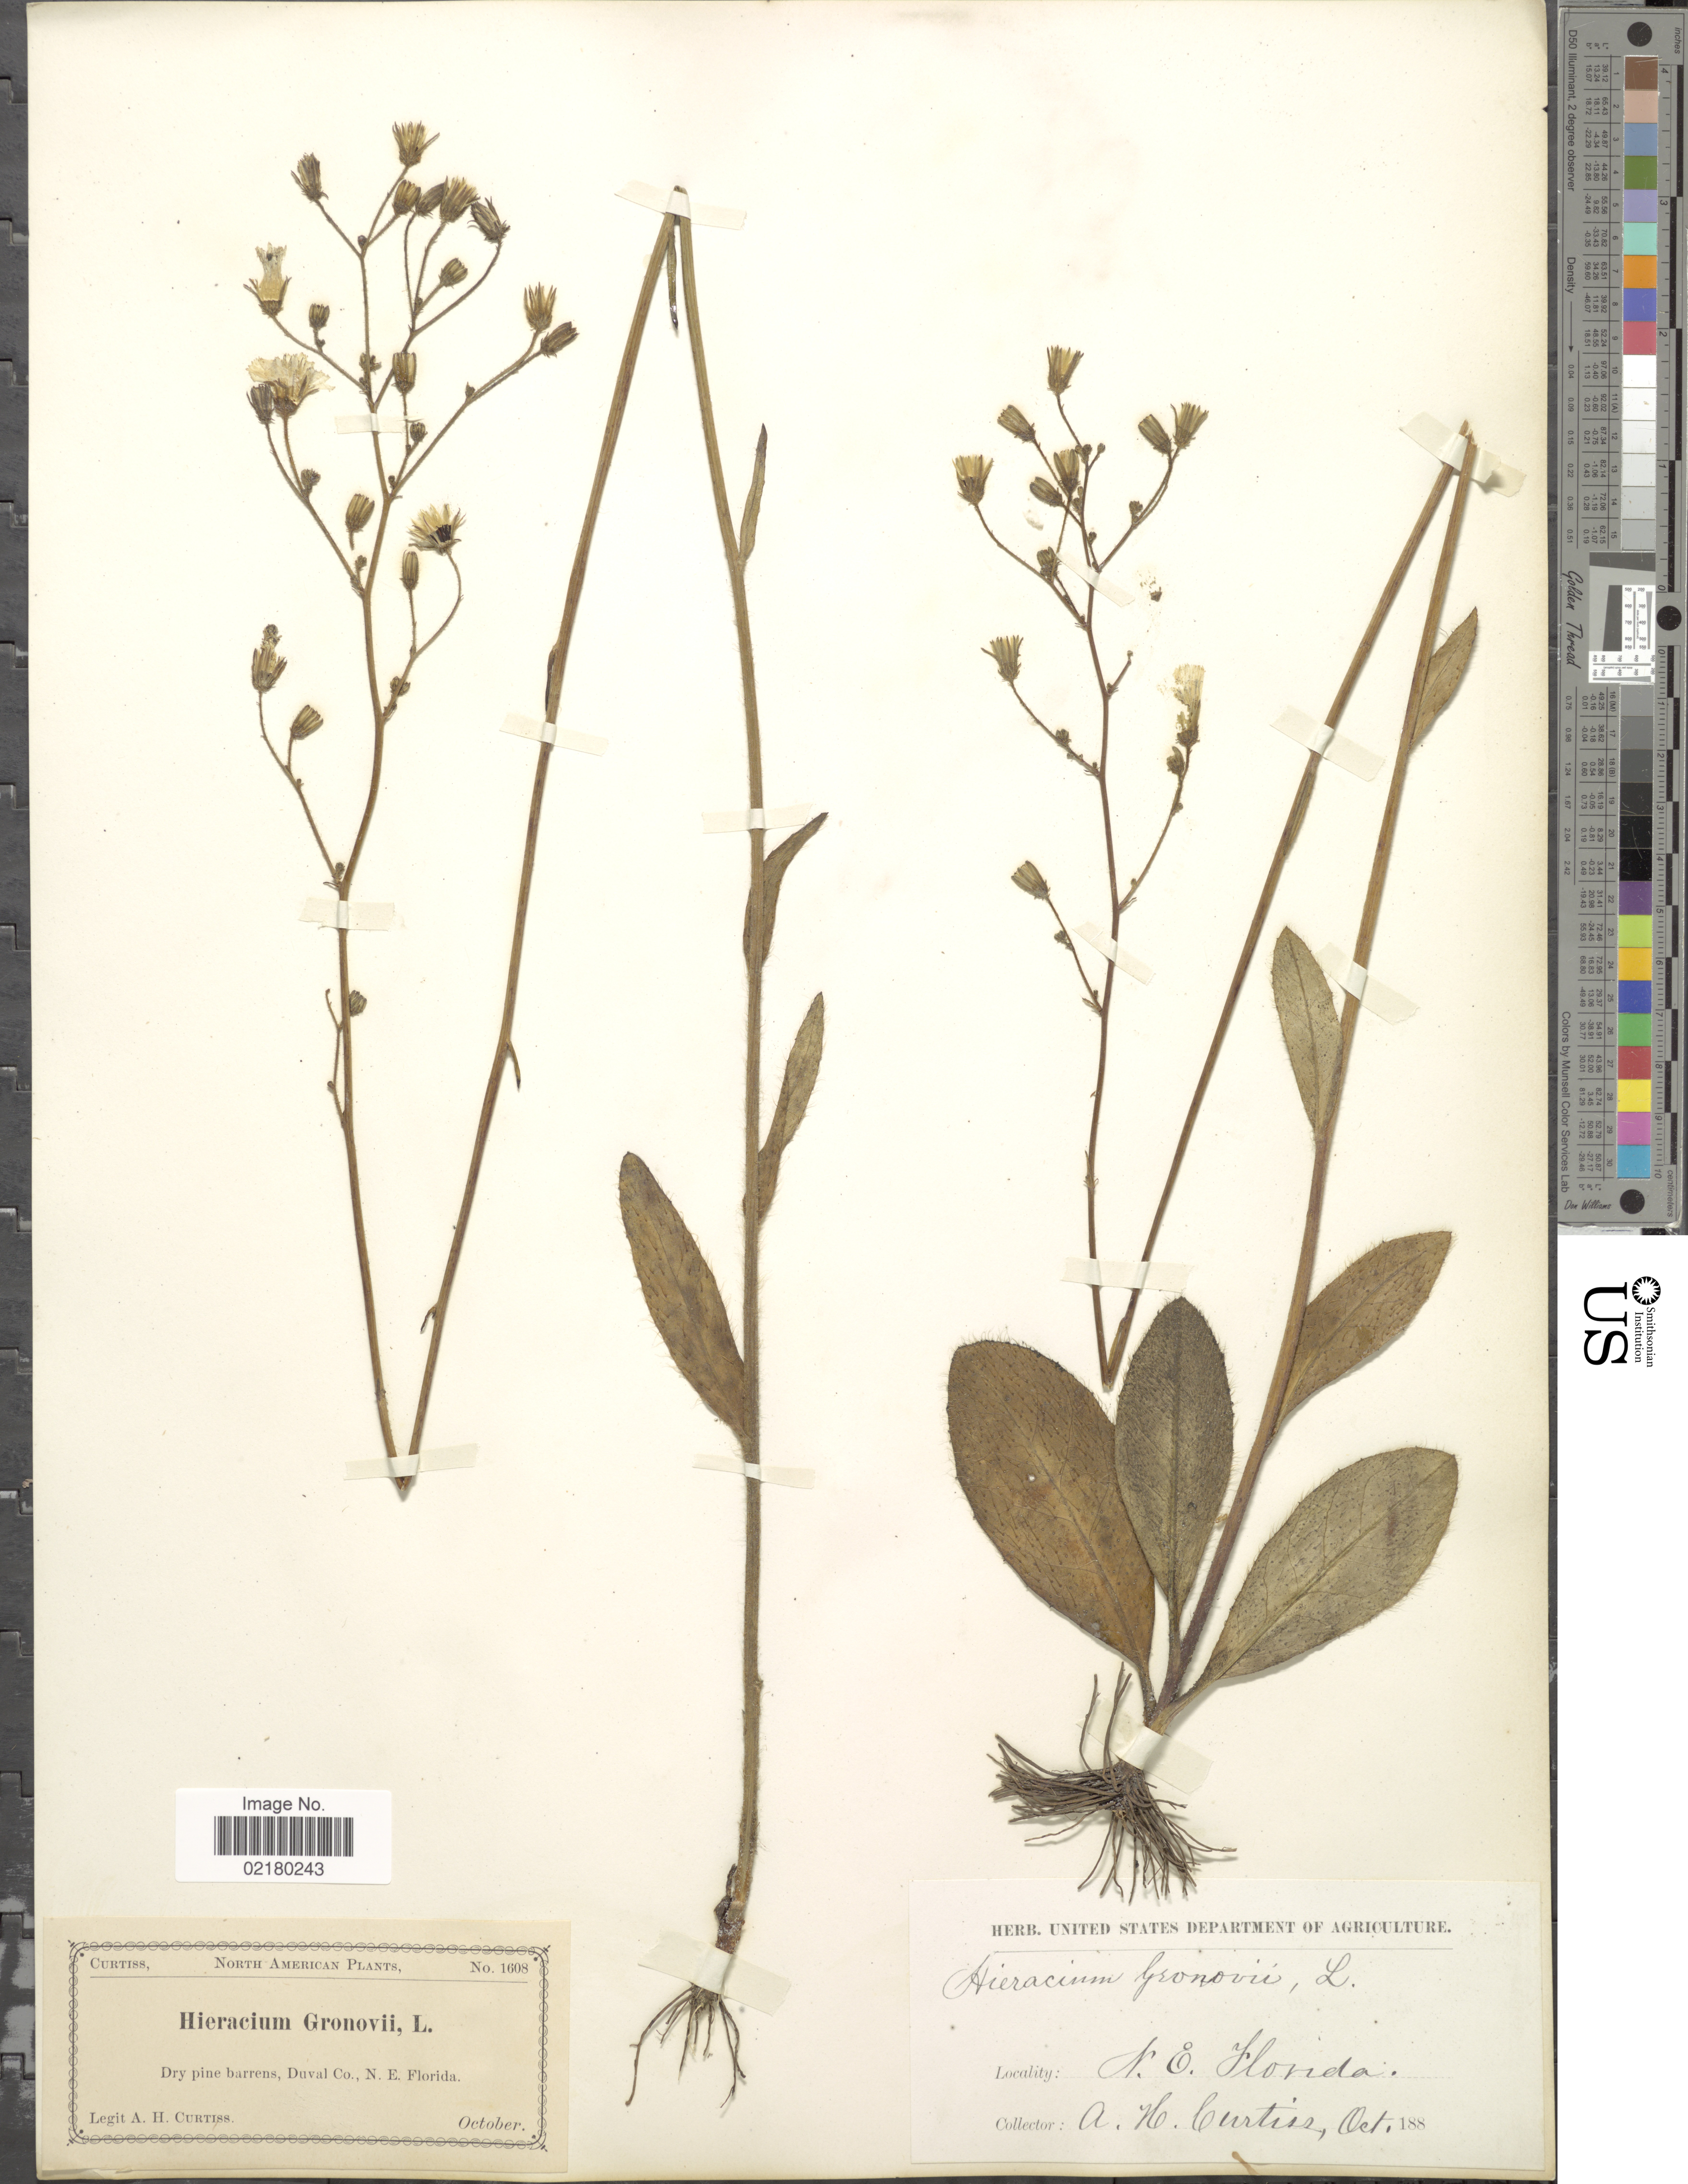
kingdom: Plantae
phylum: Tracheophyta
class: Magnoliopsida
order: Asterales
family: Asteraceae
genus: Hieracium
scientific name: Hieracium gronovii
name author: L.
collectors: A. H. Curtiss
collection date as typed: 188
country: United States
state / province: Florida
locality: North American, dry pine barrens, Duval Co., N.E. Floirida